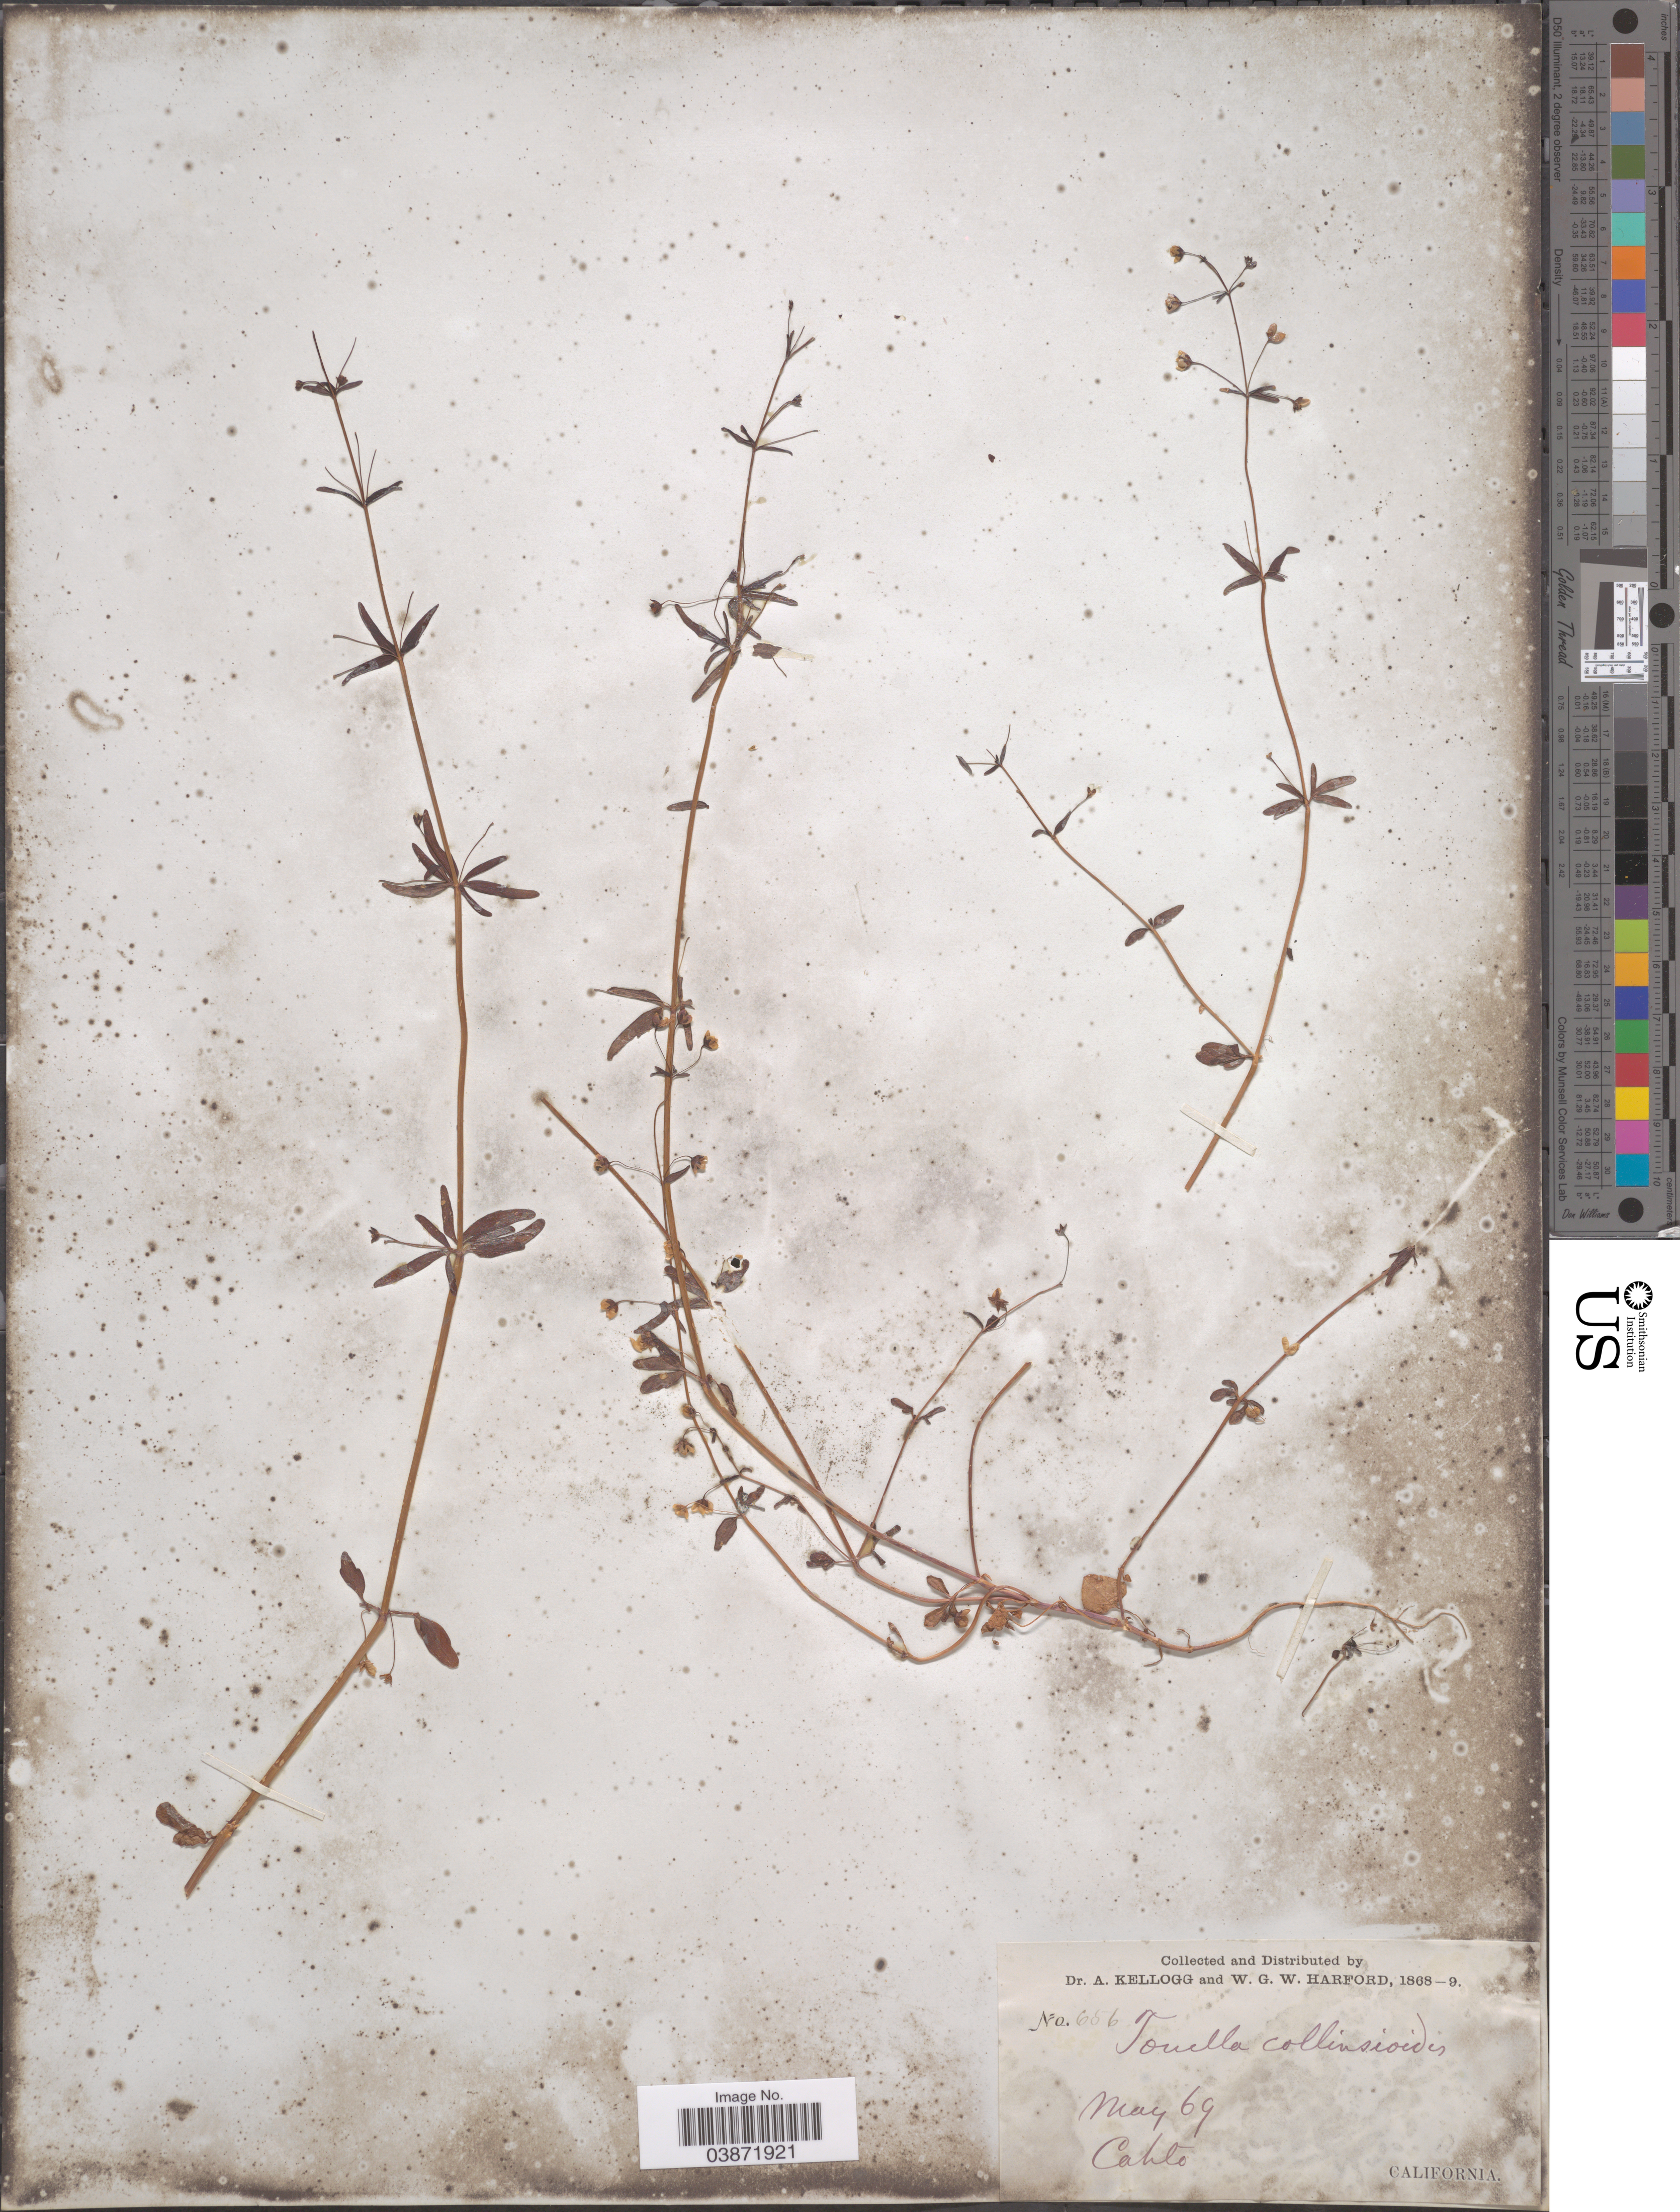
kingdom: Plantae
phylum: Tracheophyta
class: Magnoliopsida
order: Lamiales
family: Plantaginaceae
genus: Tonella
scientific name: Tonella collinsioides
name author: Nutt. ex A. Gray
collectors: A. Kellog & W. G. W. Harford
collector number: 656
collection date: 1869-05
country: United States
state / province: California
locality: Cahto.